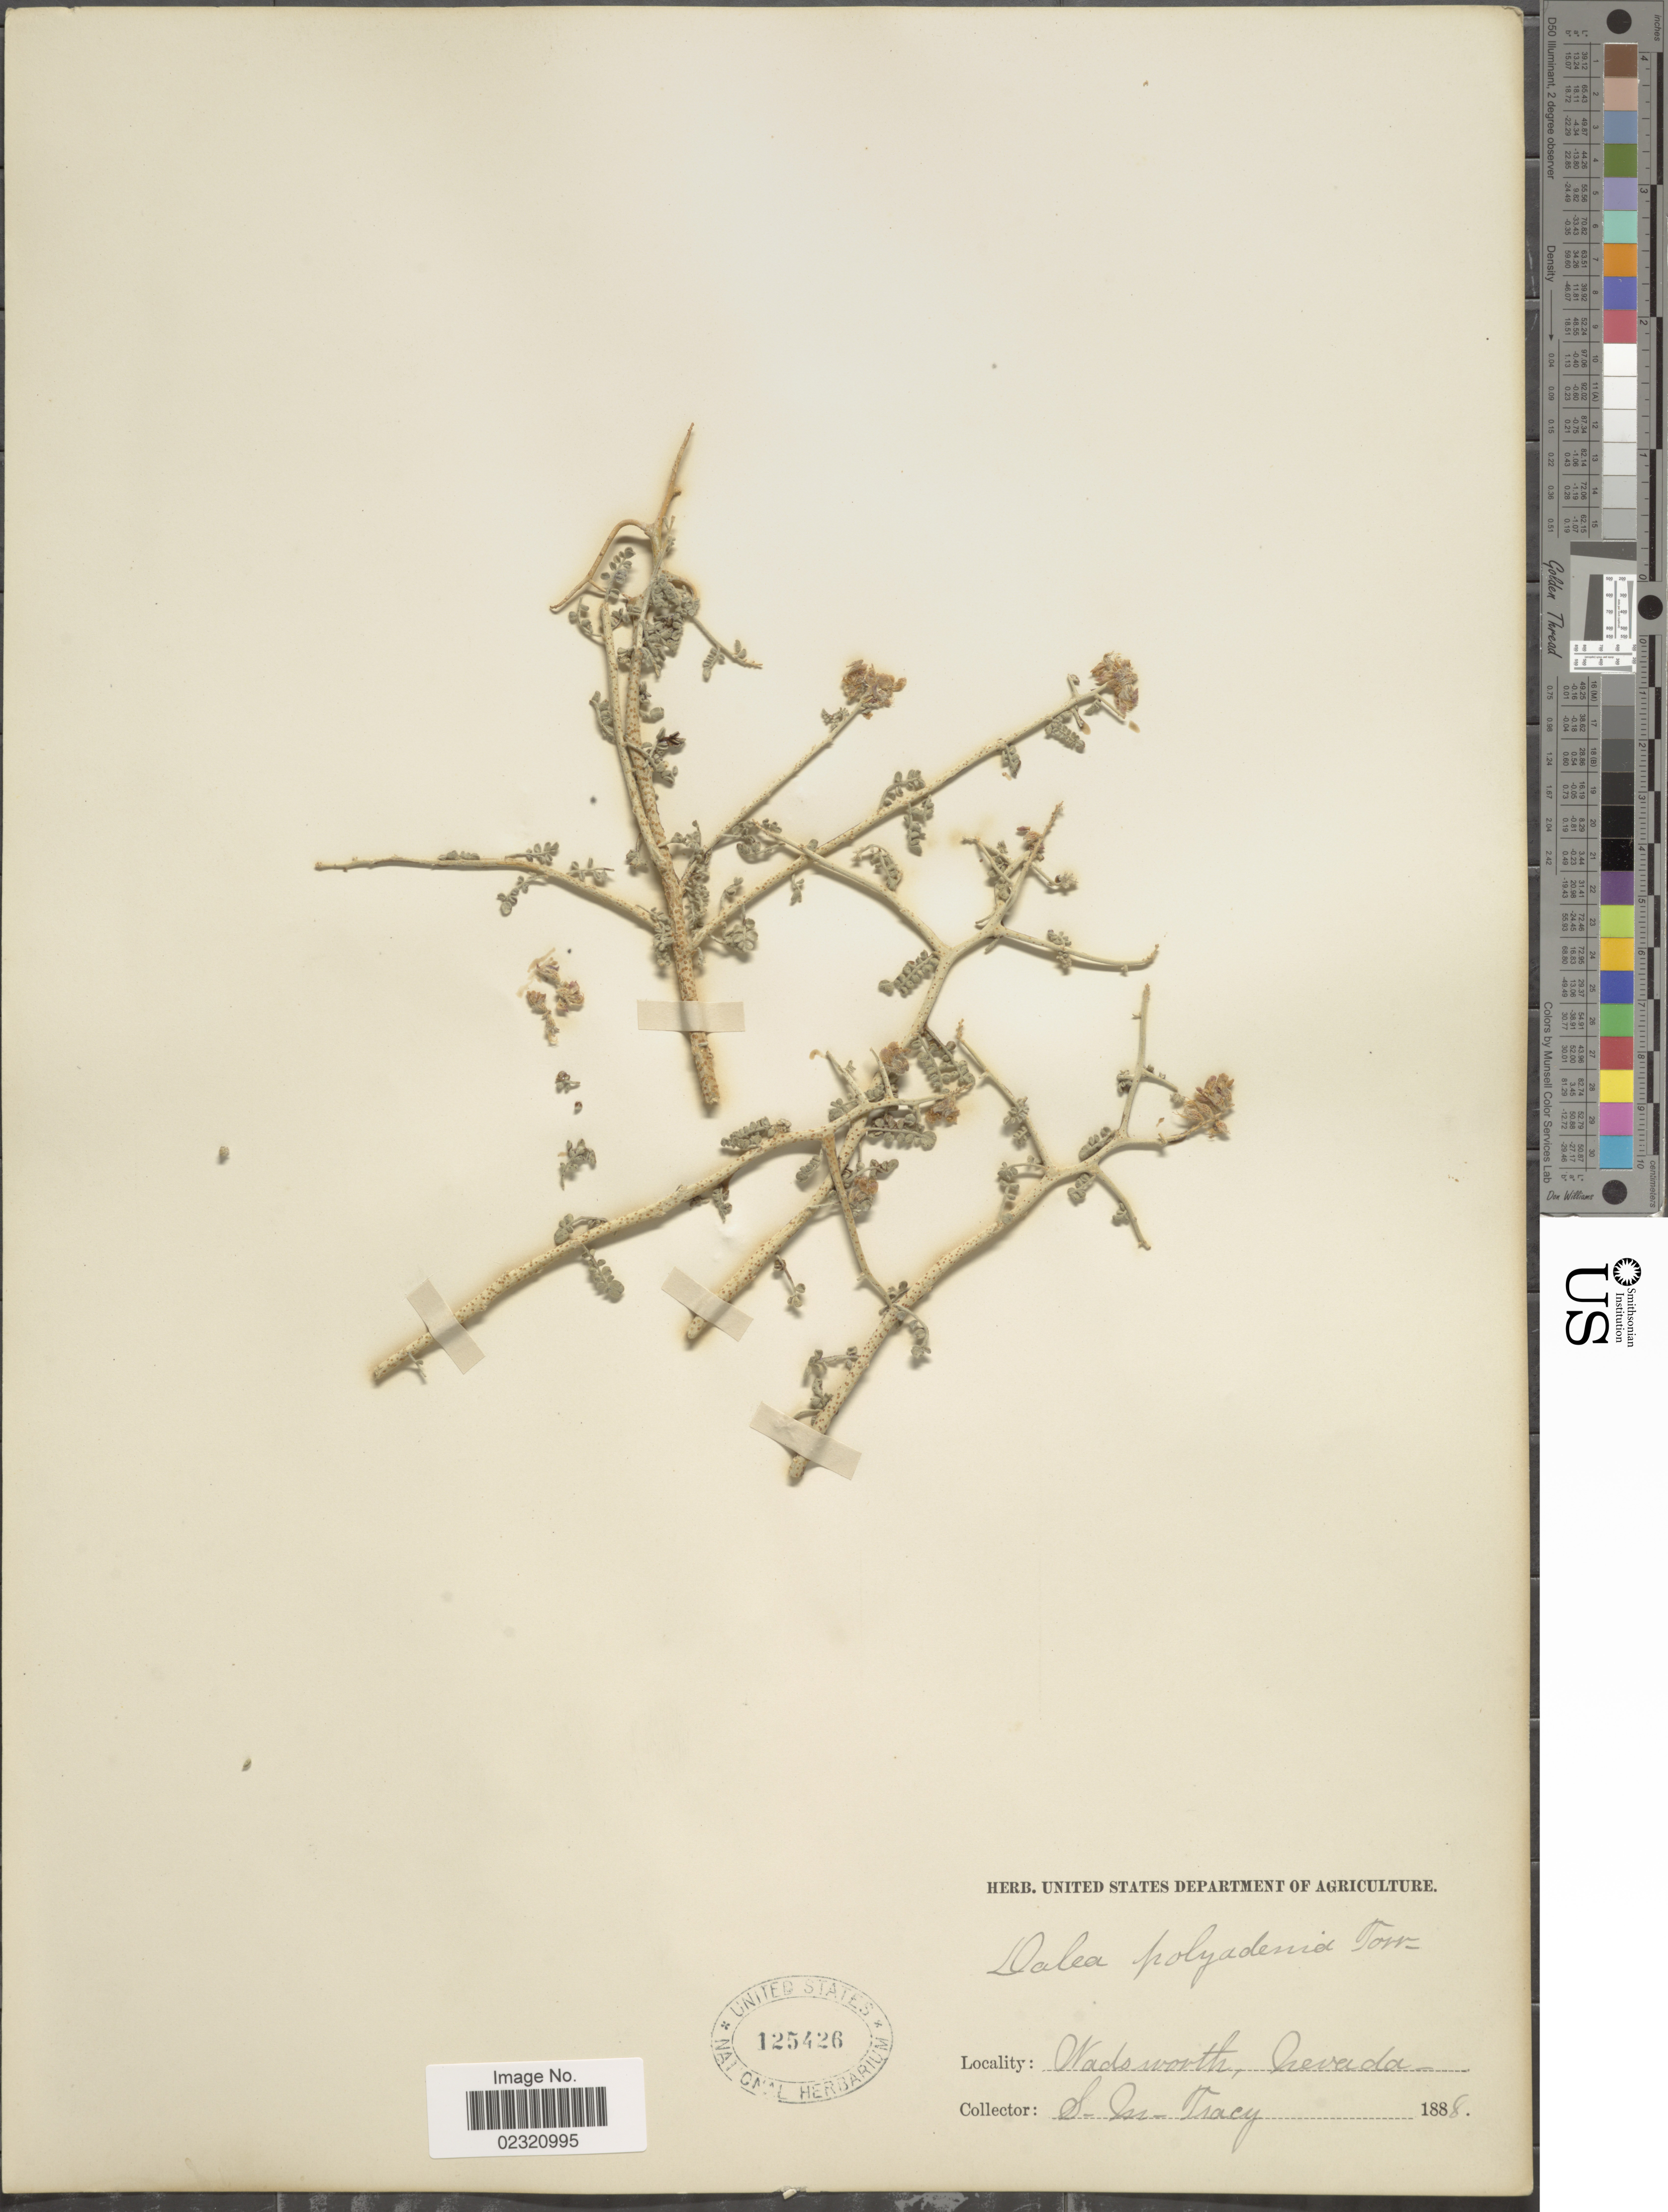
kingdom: Plantae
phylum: Tracheophyta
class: Magnoliopsida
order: Fabales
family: Fabaceae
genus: Psorothamnus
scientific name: Psorothamnus polydenius var. polydenius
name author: (Torr.) Rydb.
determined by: Strong, M. T., (US), Smithsonian Institution - National Museum of Natural History (UNITED STATES)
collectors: S. M. Tracy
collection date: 1888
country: United States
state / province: Nevada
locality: Wadsworth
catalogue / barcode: US 125426